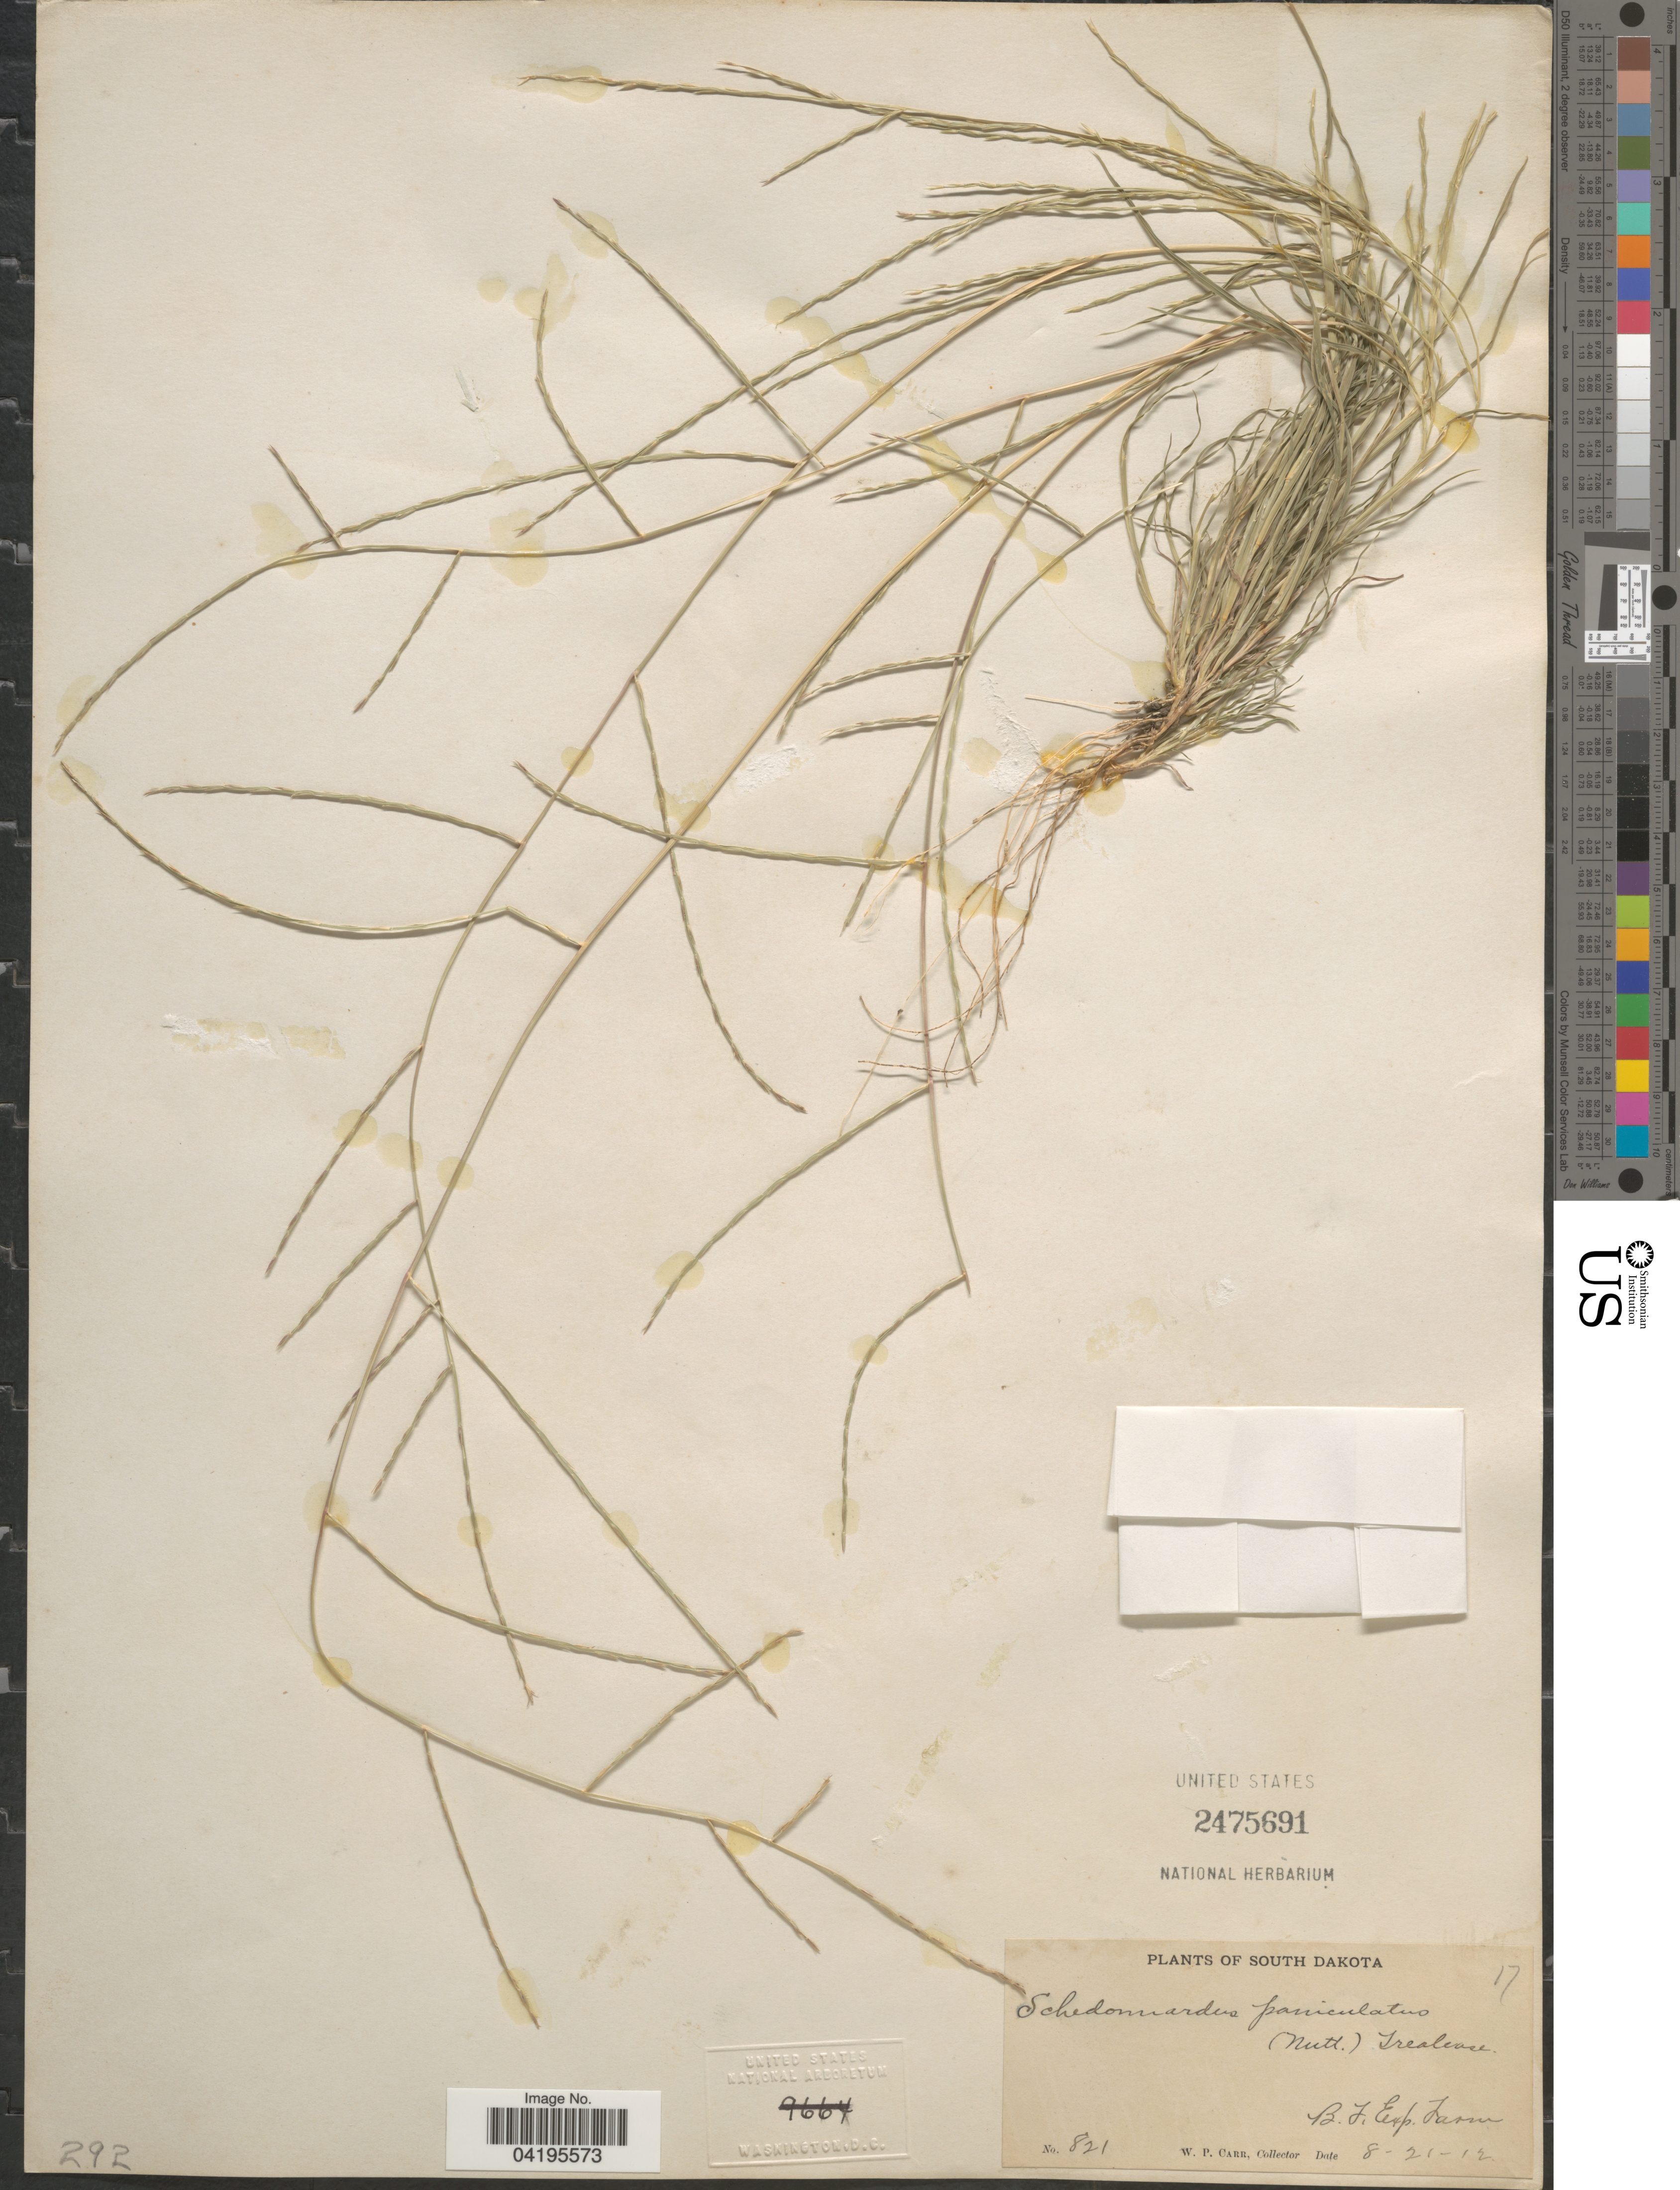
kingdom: Plantae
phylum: Tracheophyta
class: Liliopsida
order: Poales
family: Poaceae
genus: Muhlenbergia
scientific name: Muhlenbergia paniculata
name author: (Nutt.) Columbus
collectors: W. Carr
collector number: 821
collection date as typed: Transcribed d/m/y: 21/8/12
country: United States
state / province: South Dakota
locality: B.J. Exp. Farm.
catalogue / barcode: US 2475691